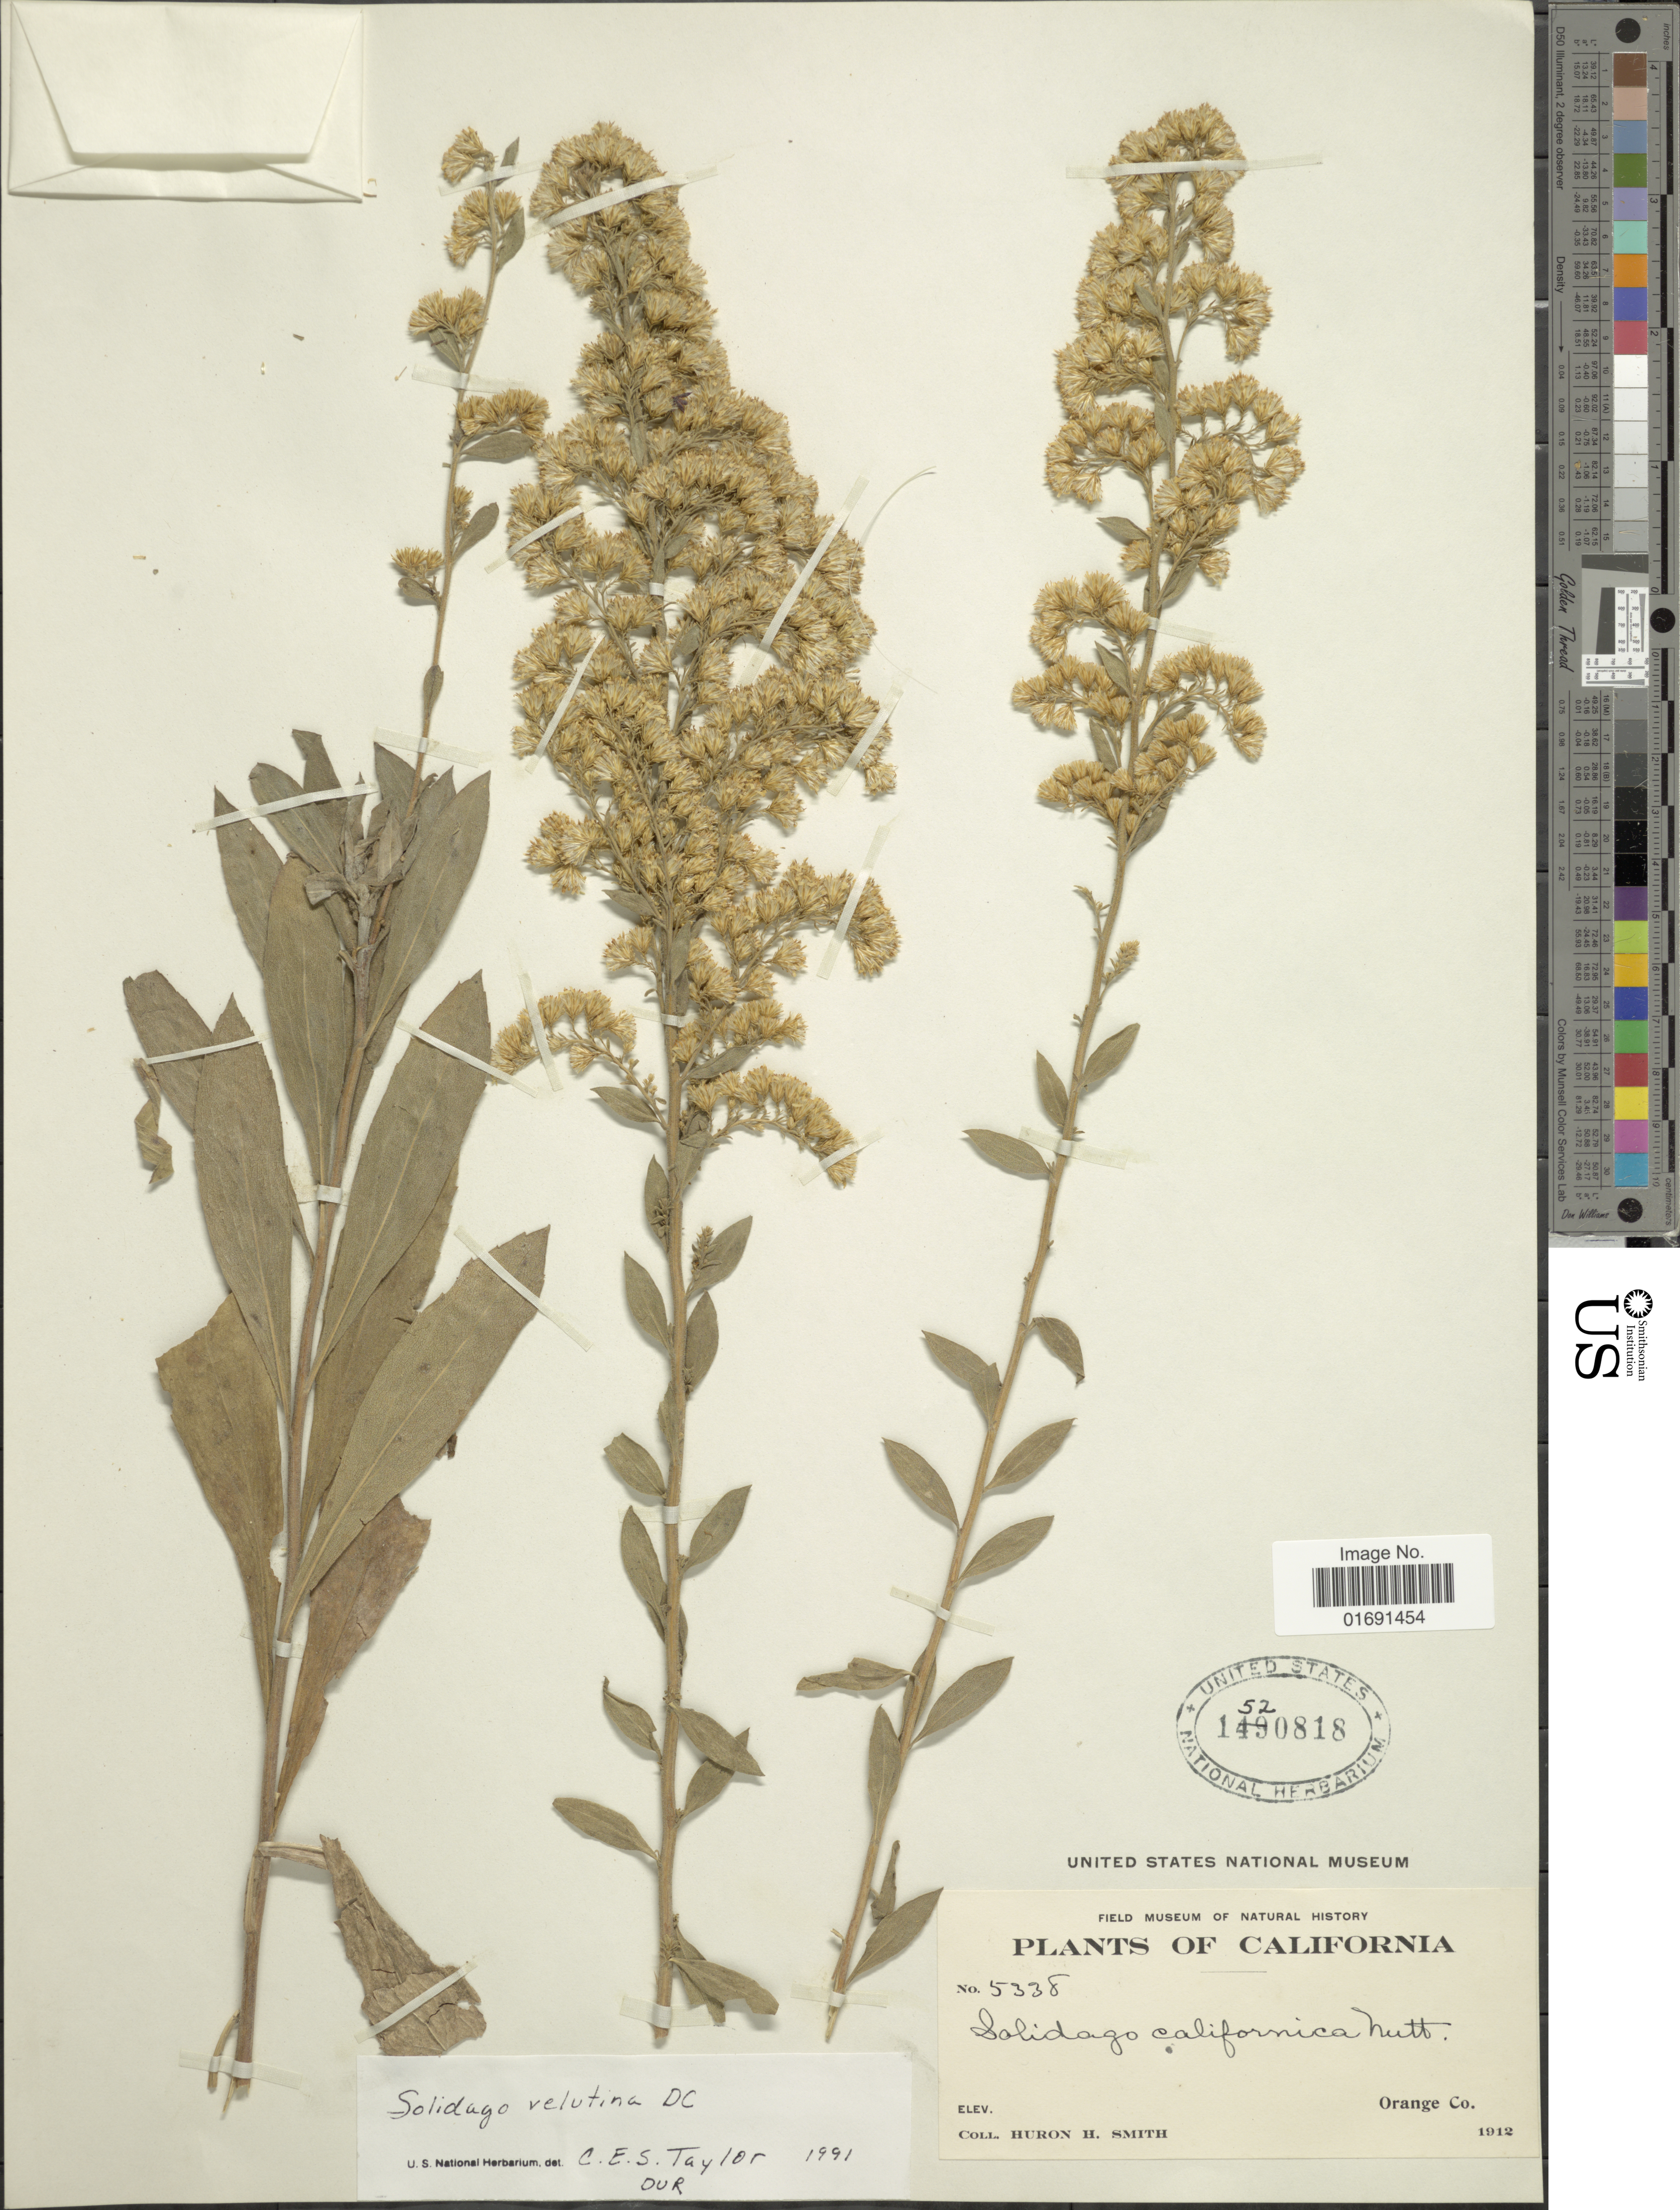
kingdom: Plantae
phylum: Tracheophyta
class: Magnoliopsida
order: Asterales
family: Asteraceae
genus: Solidago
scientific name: Solidago velutina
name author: DC.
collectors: Huron H. Smith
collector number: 5338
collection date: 1912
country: United States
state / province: California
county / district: Orange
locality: Orange Co.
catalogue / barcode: US 1520818